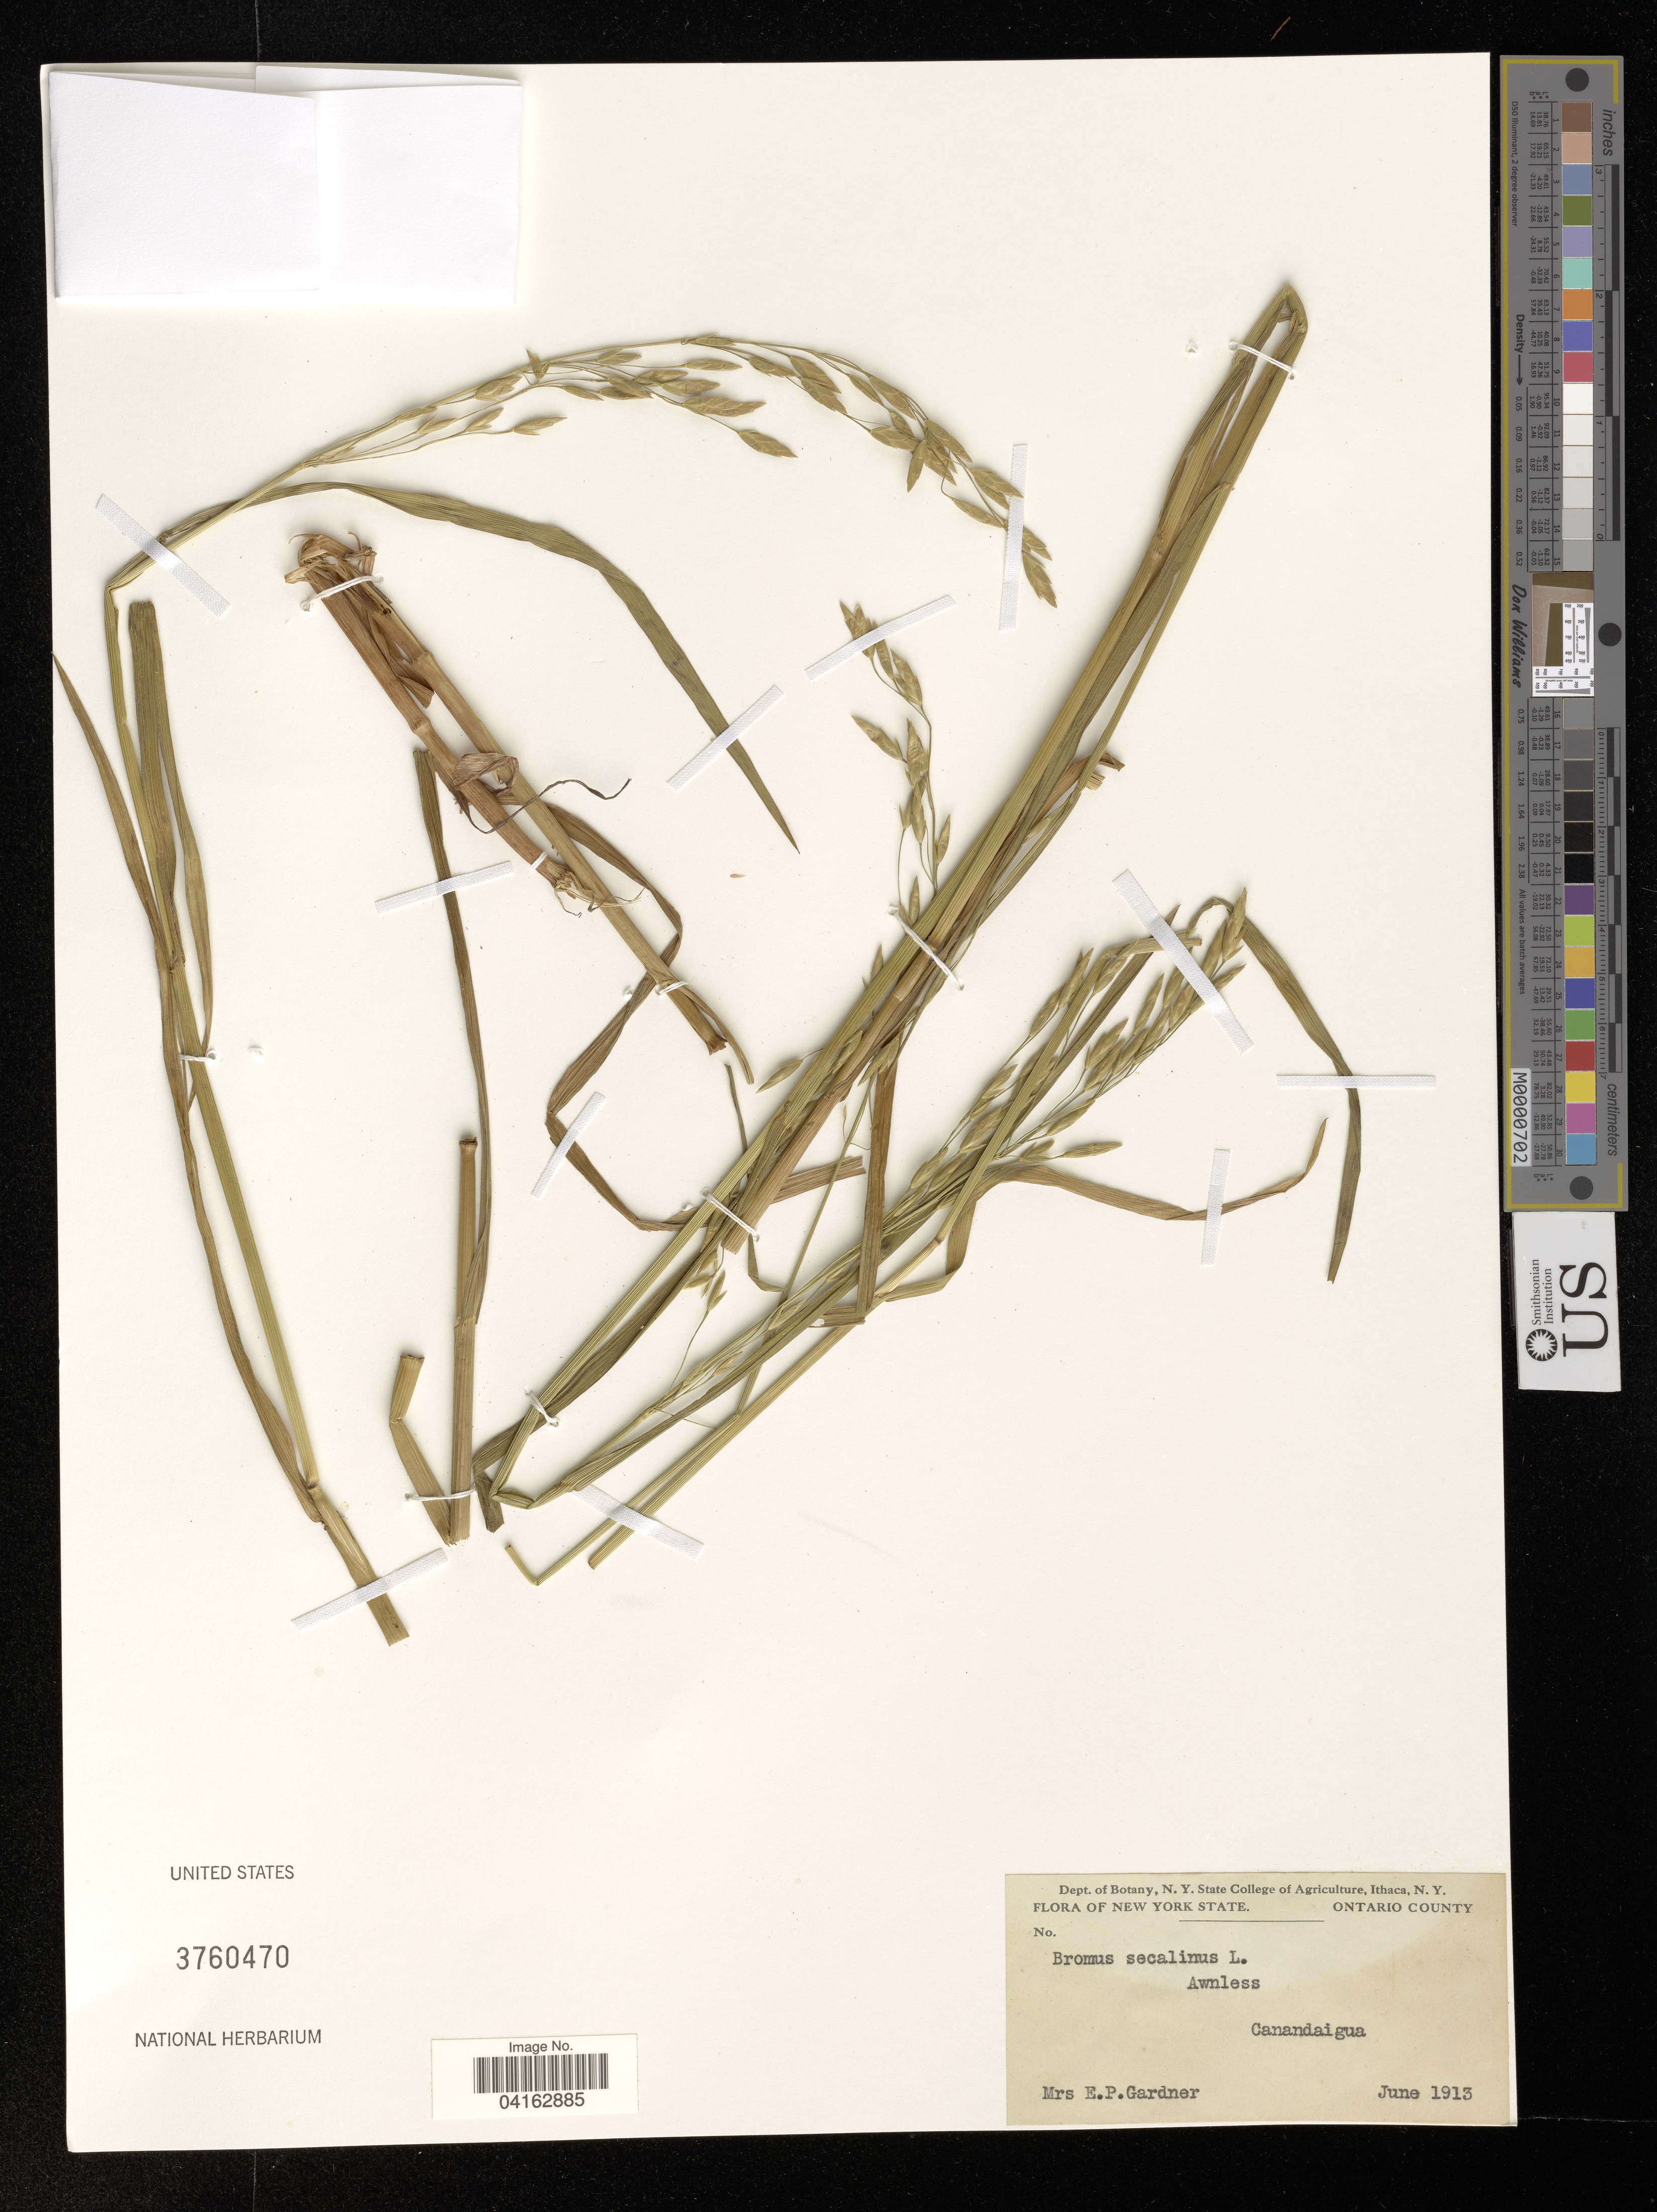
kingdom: Plantae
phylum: Tracheophyta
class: Liliopsida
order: Poales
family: Poaceae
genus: Bromus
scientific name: Bromus secalinus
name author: L.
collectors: E. Gardner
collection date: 1913-06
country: United States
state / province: New York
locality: Dept. of Botany, Ithaca. Ontario County. Canandaigua.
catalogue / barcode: US 3760470